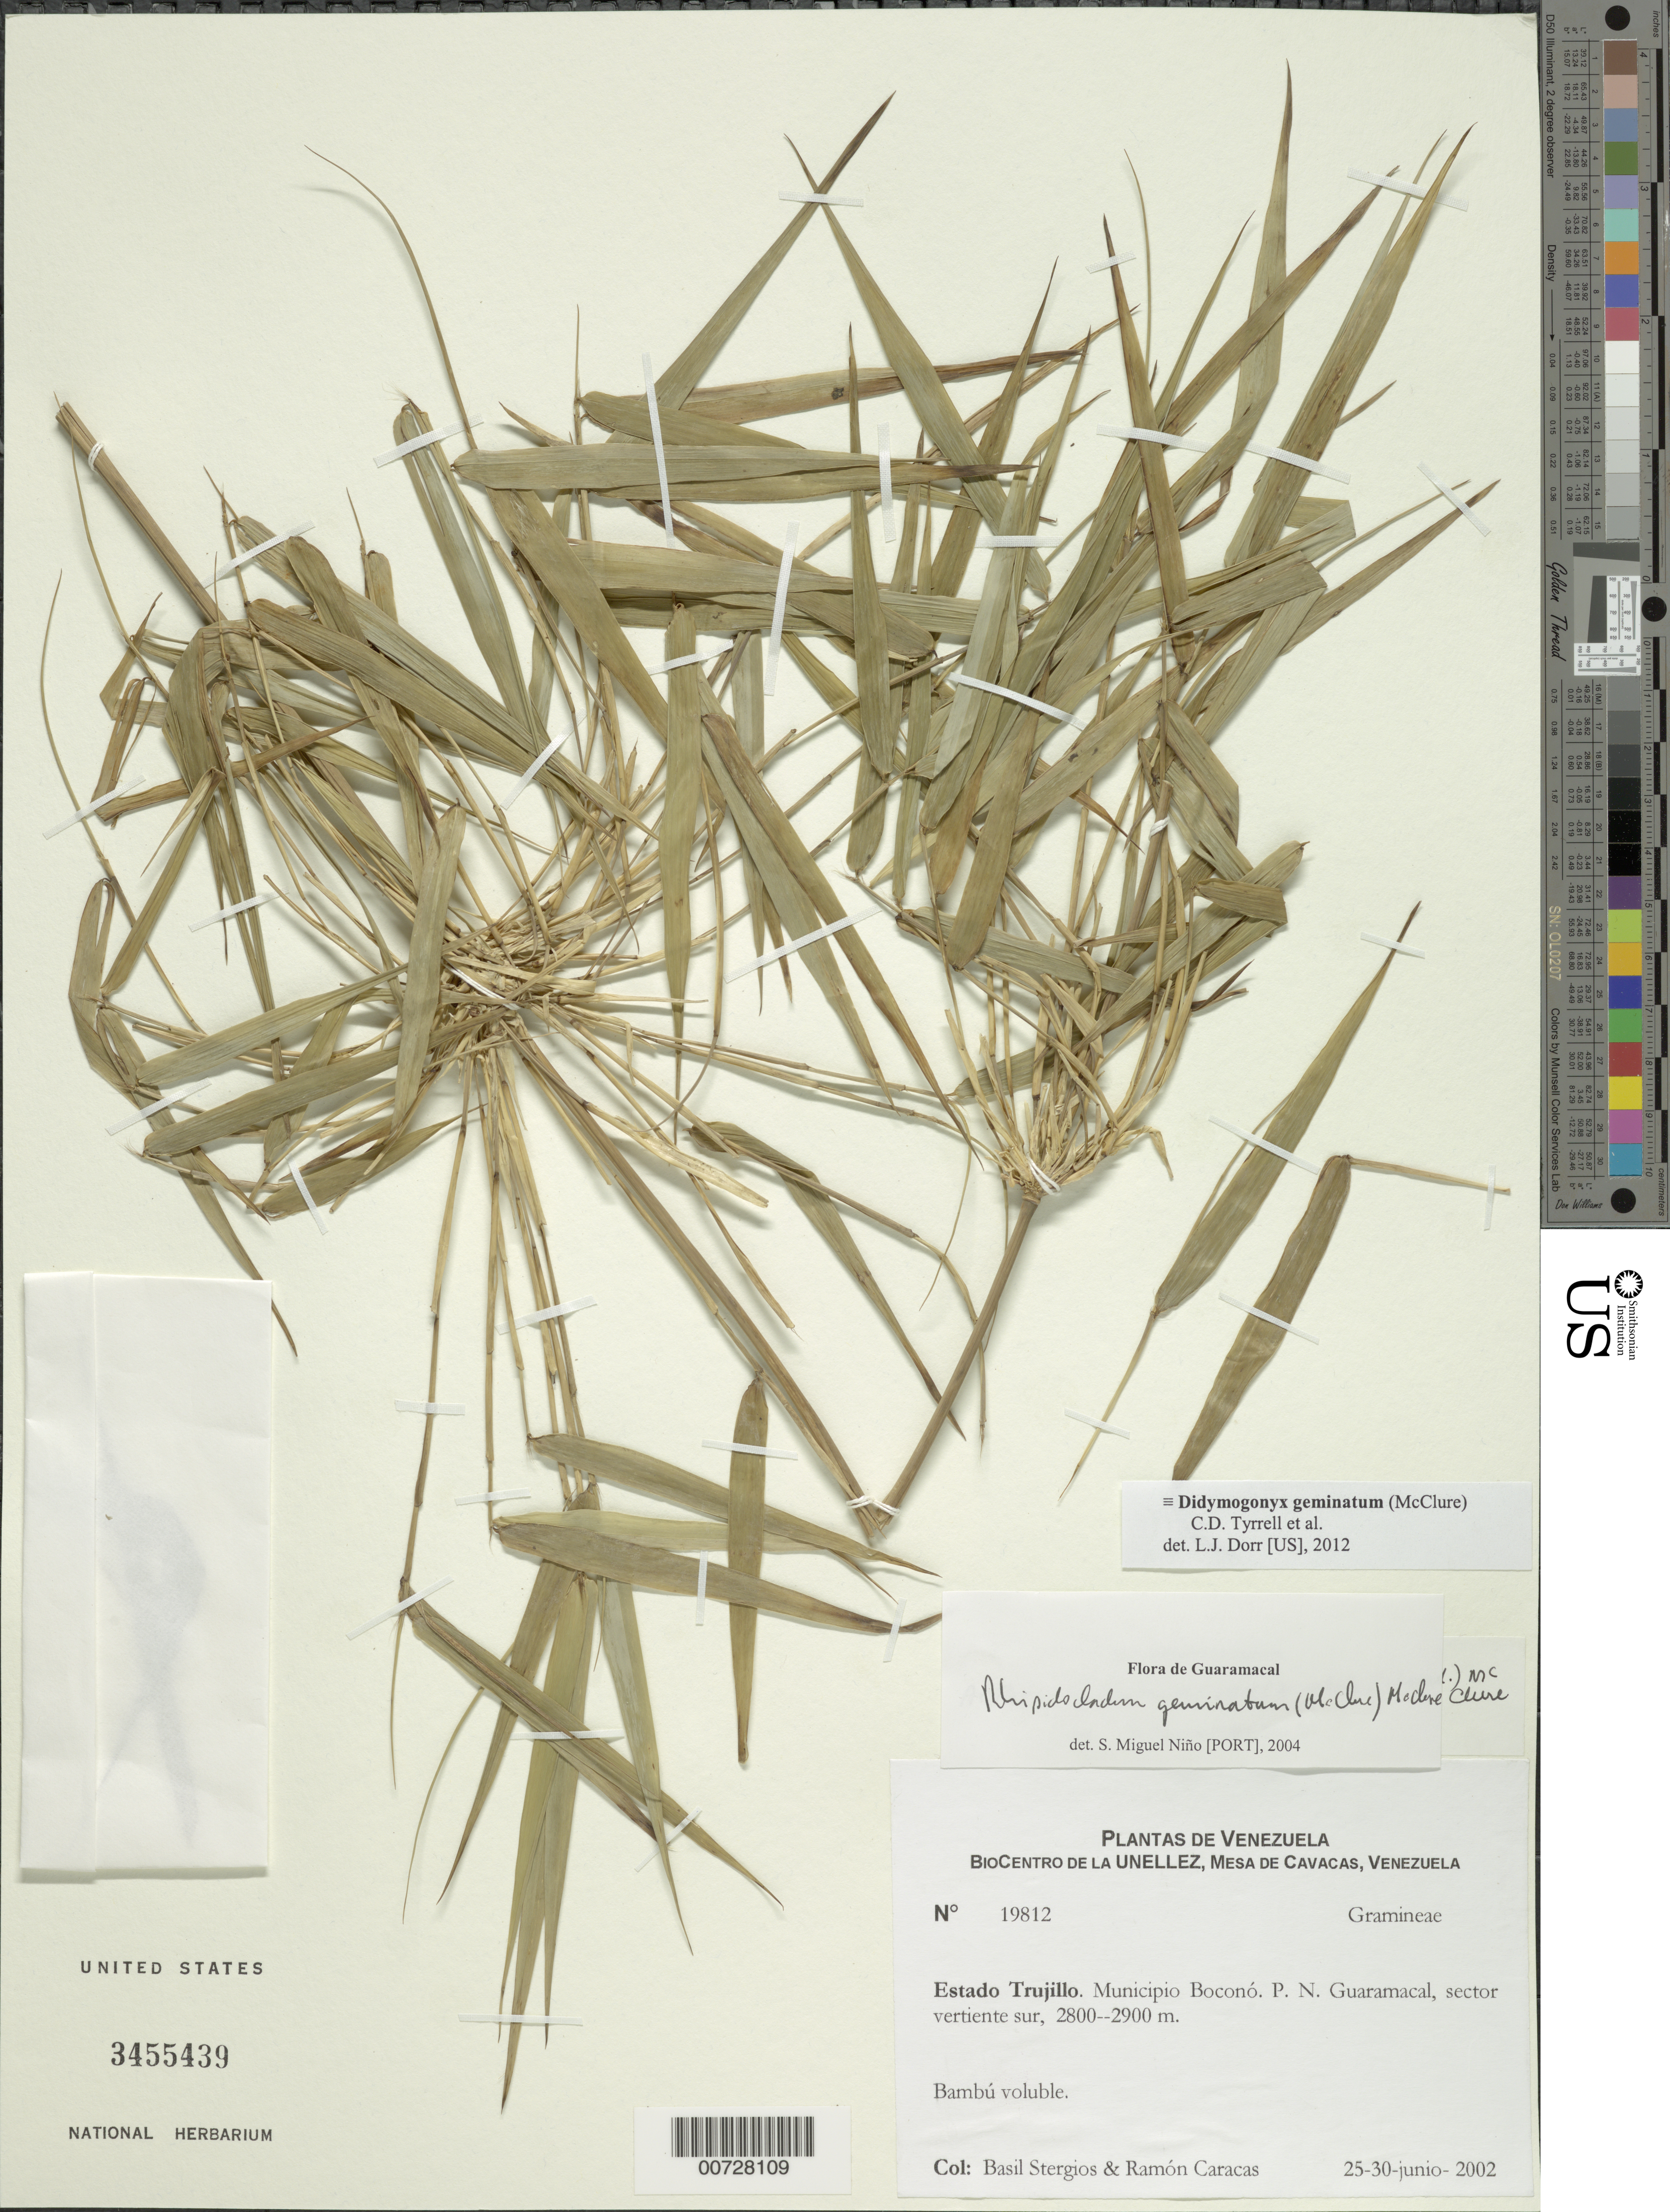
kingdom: Plantae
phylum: Tracheophyta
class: Liliopsida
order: Poales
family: Poaceae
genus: Didymogonyx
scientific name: Didymogonyx geminatum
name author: (McClure) C.D. Tyrrell et al.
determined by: Dorr, L. J., (BOT), Smithsonian Institution - National Museum of Natural History (UNITED STATES)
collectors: B. G. Stergios & R. Caracas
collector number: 19812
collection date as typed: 25 Jun 2002 to 30 Jun 2002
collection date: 2002-06-25/2002-06-30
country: Venezuela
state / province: Trujillo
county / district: Boconó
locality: Parque Nacional Guaramacal, vertiente sur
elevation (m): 2800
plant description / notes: PORT, US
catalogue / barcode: US 3455439